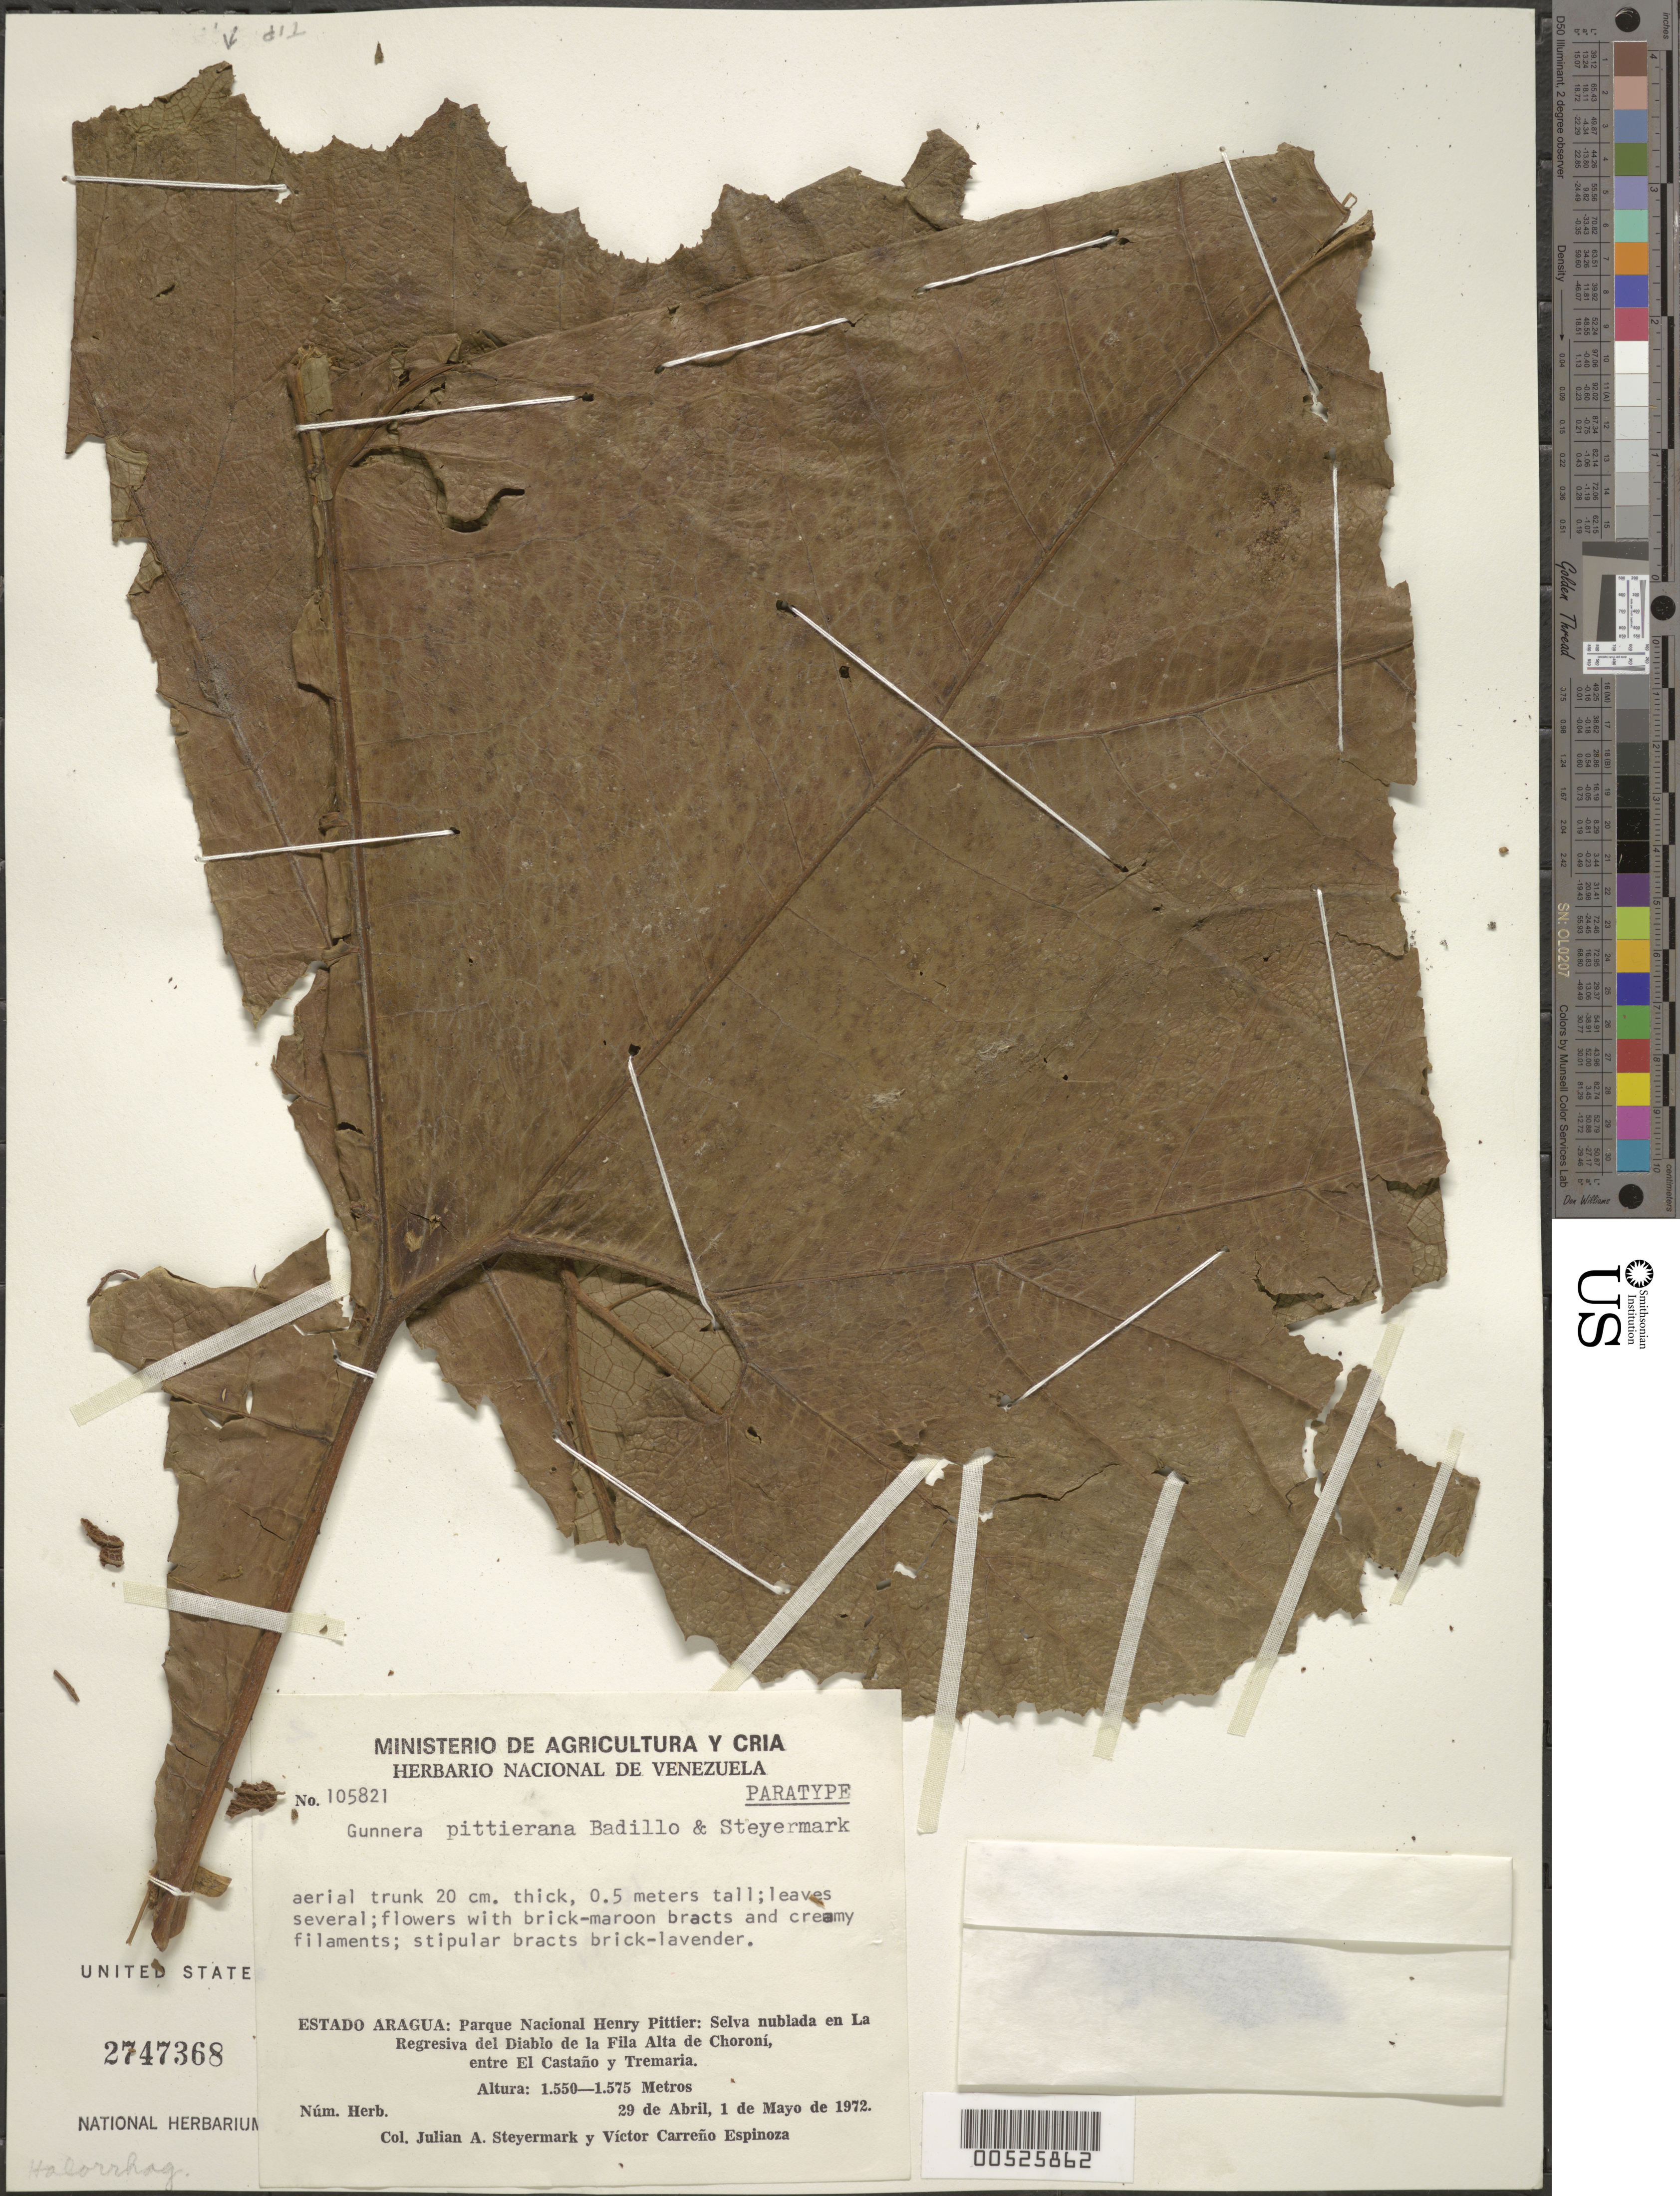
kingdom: Plantae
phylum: Tracheophyta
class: Magnoliopsida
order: Gunnerales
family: Gunneraceae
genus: Gunnera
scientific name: Gunnera pittierana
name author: V.M. Badillo & Steyerm.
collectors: J. Steyermark & V. Carreño E.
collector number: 105821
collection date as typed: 29 Apr 1972 and 01 May 1972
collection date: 1972-04-29,1972-05-01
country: Venezuela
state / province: Aragua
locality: Parque Nacional Henry Pittier: Selva nublada en La Regresiva del Diablo de la Fila Alta de Choroní, entre El Castaño y Tremaria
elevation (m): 1550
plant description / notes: paratype of Gunnera pittierana Badilo & Steyermark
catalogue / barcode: US 2747368